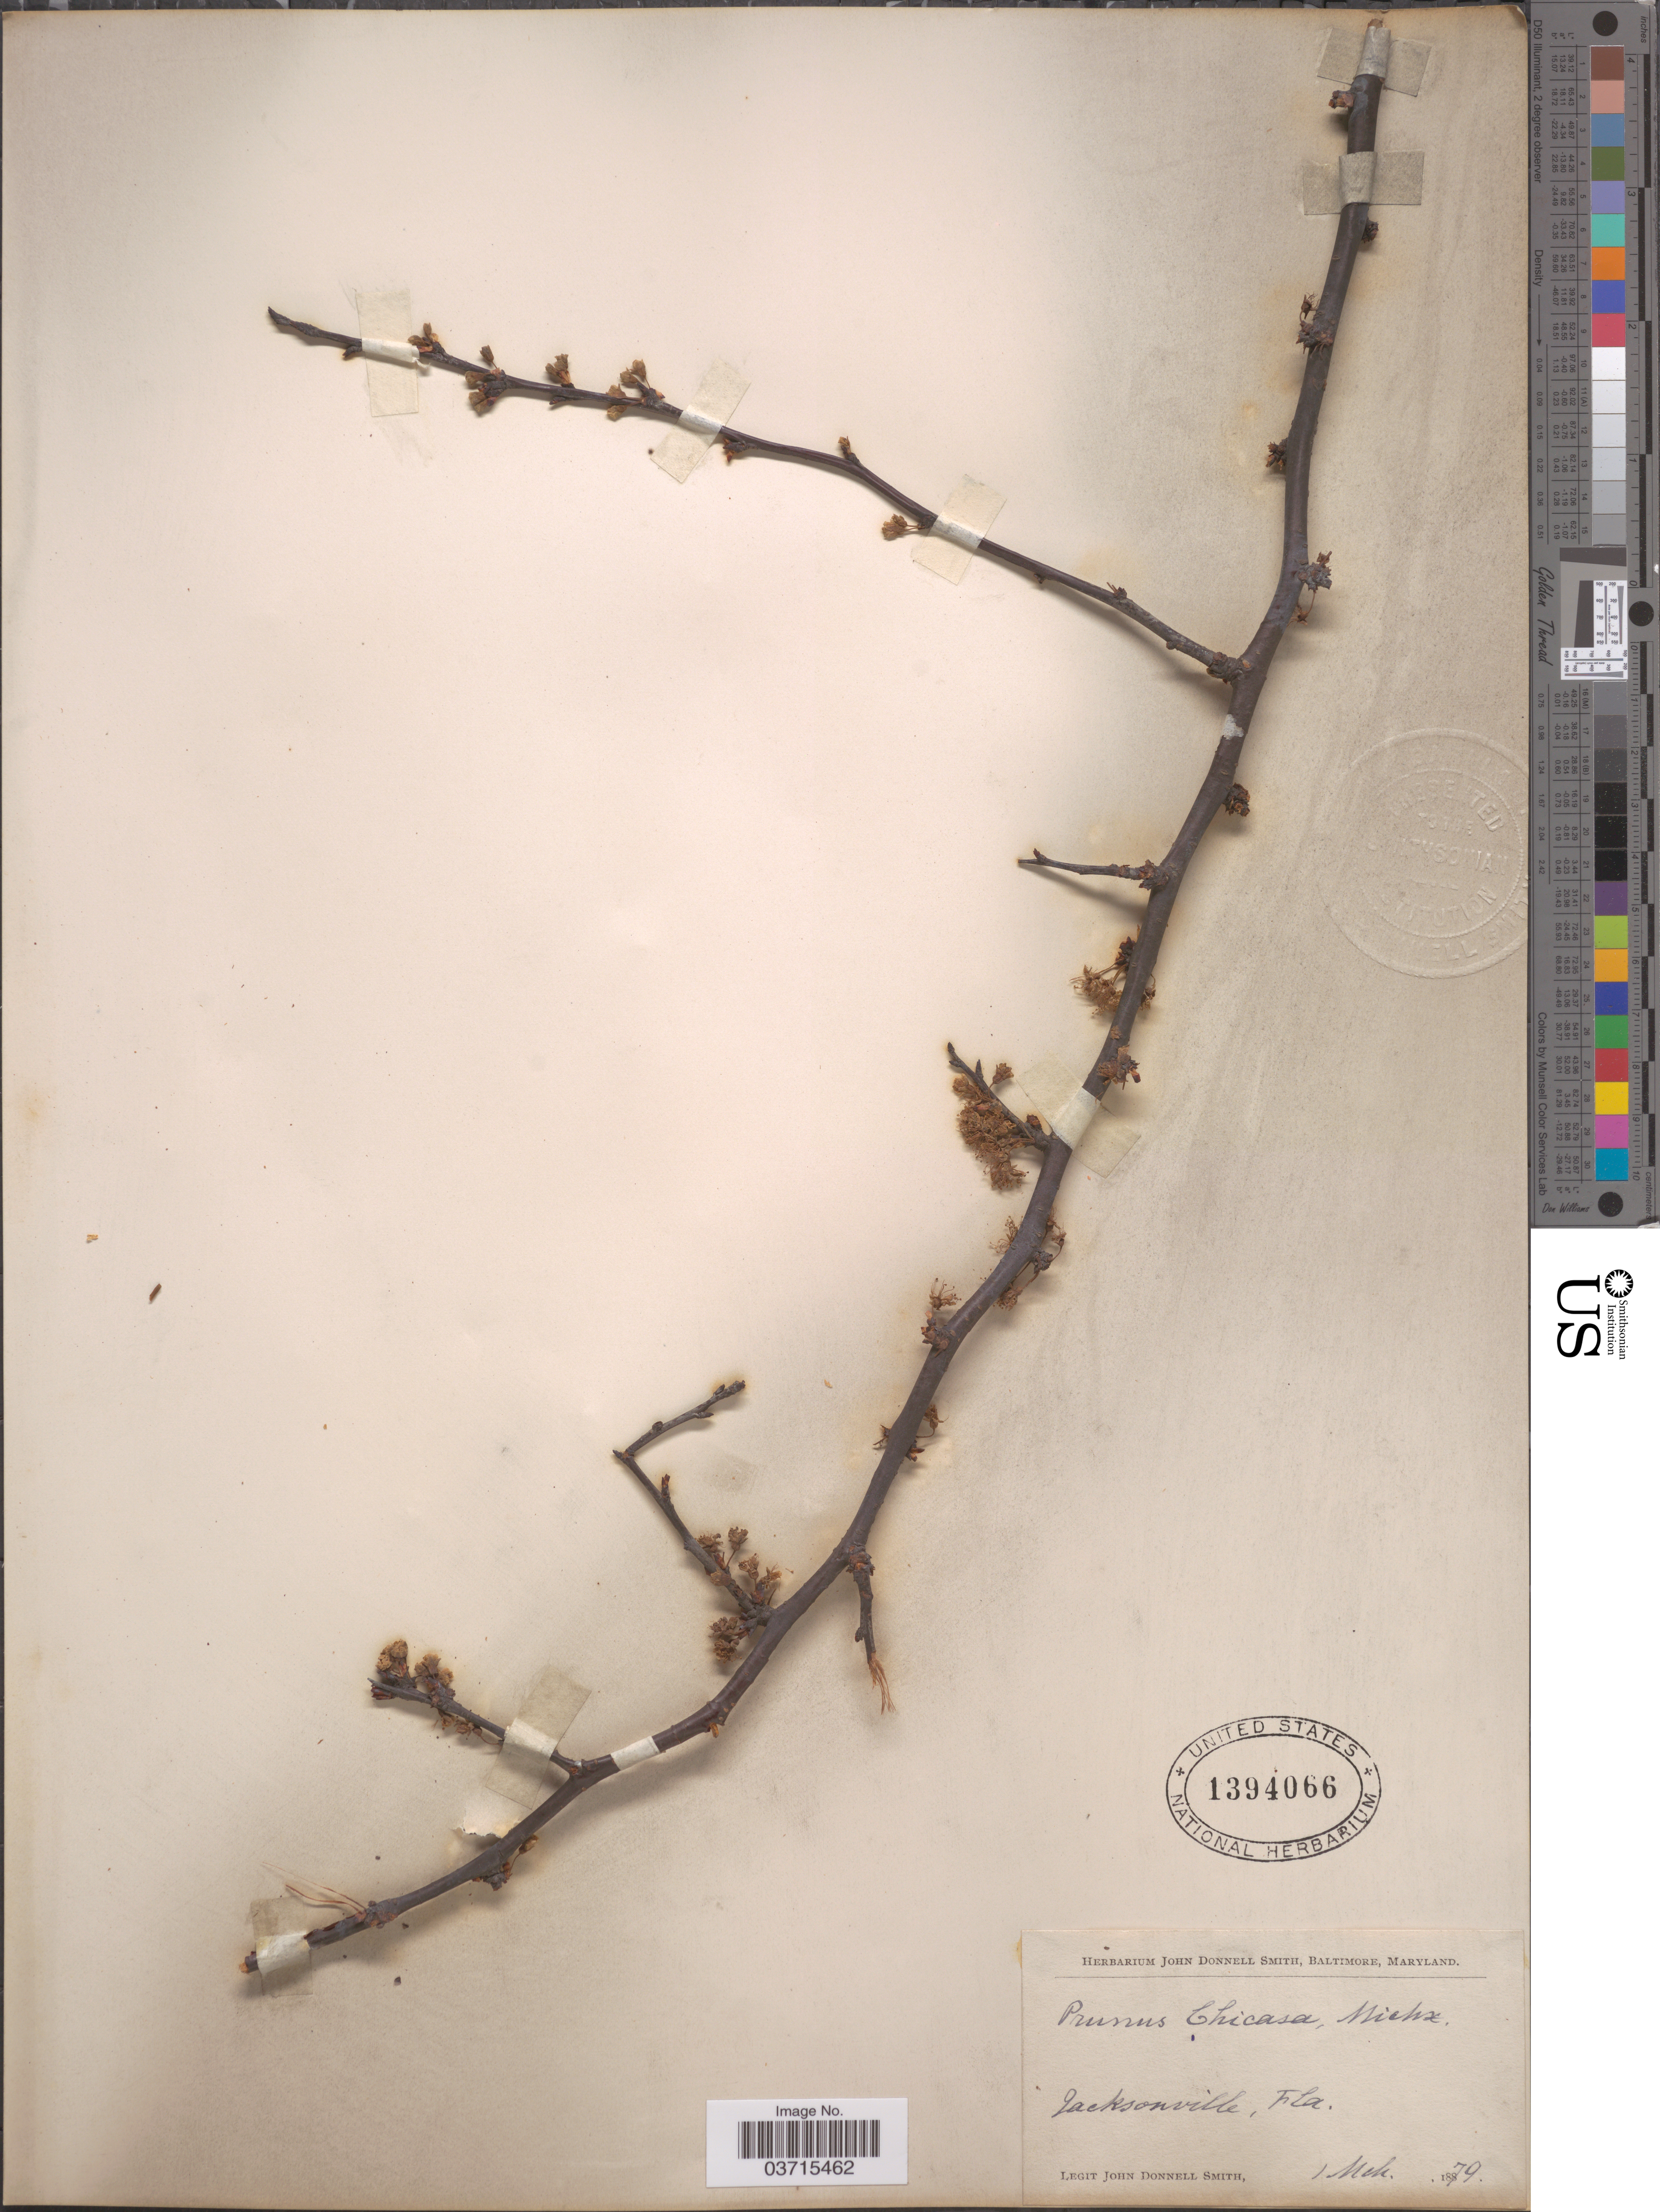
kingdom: Plantae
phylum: Tracheophyta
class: Magnoliopsida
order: Rosales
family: Rosaceae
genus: Prunus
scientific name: Prunus chicasa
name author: Michx.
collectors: J. Donnell Smith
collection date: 1879-03-01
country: United States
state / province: Florida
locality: Jacksonville.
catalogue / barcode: US 1394066